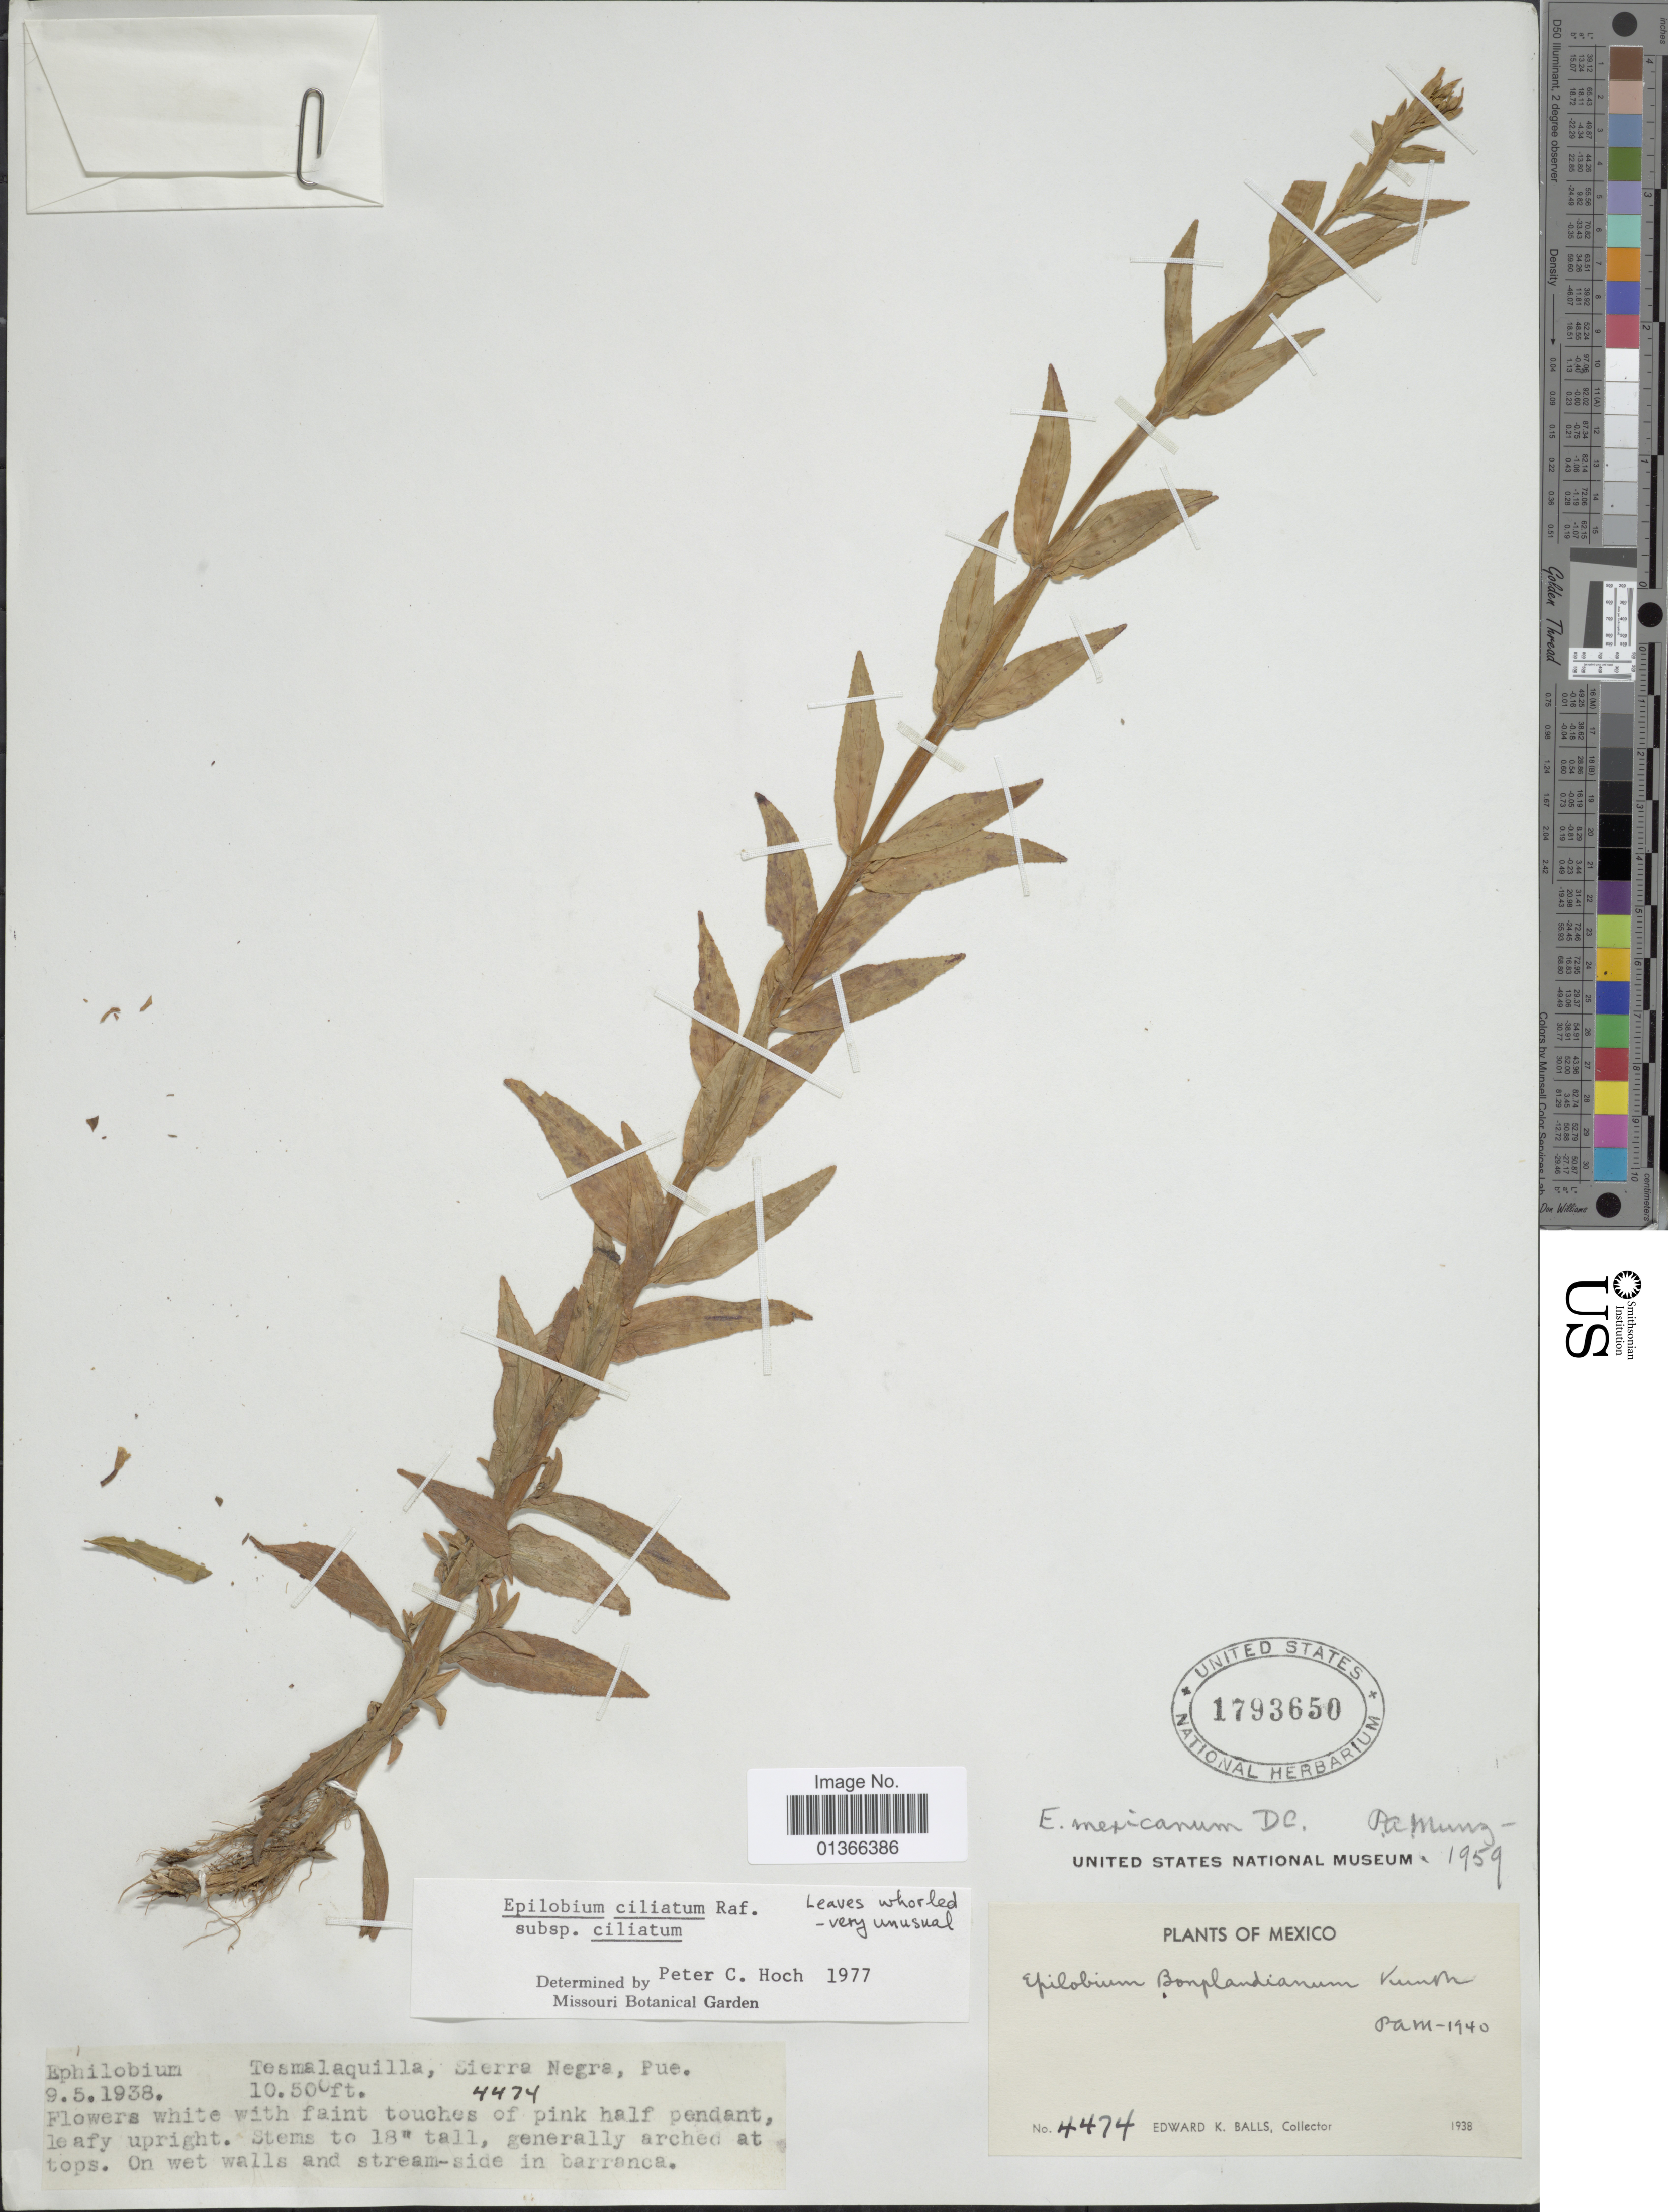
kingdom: Plantae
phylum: Tracheophyta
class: Magnoliopsida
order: Myrtales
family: Onagraceae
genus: Epilobium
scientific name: Epilobium ciliatum subsp. ciliatum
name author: Raf.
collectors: E. K. Balls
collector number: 4474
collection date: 1938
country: Mexico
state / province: Puebla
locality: Tesmalaquilla, Sierra Negra.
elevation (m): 3200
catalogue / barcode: US 1793650